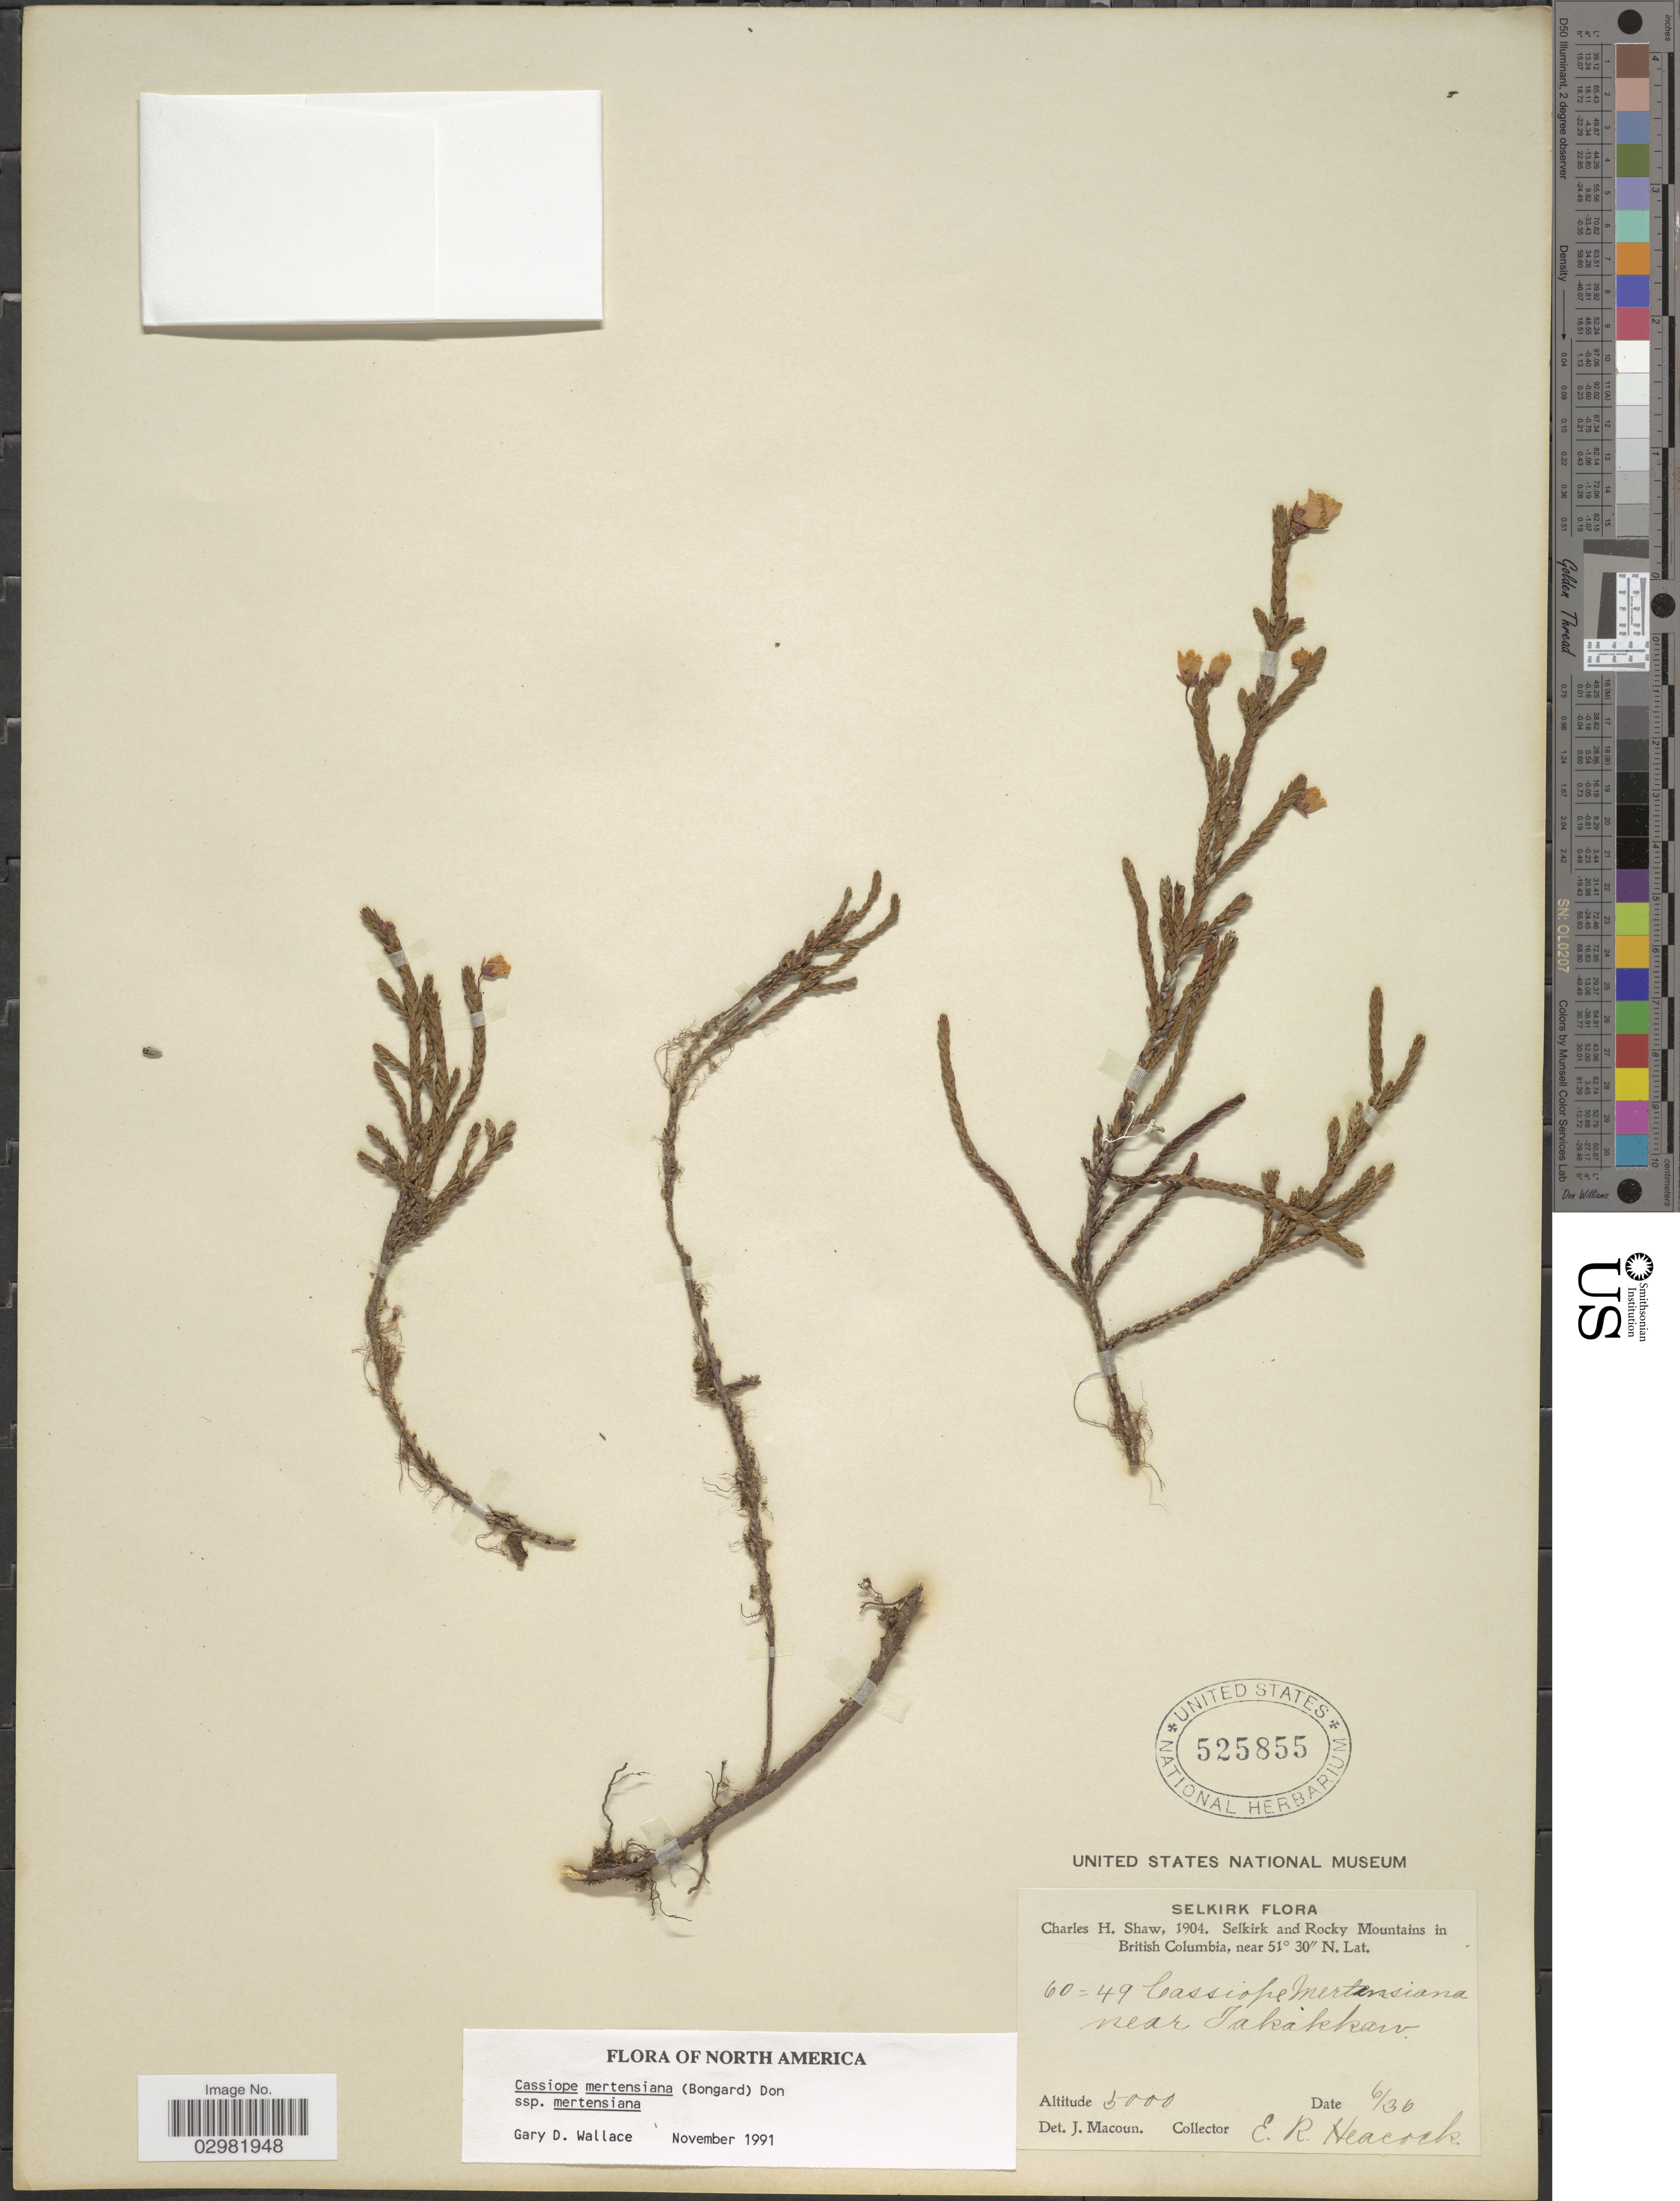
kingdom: Plantae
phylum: Tracheophyta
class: Magnoliopsida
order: Ericales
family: Ericaceae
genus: Cassiope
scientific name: Cassiope mertensiana subsp. mertensiana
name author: (Bong.) G. Don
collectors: E. Heacock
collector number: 60=49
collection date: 1904-06-30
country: Canada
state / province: British Columbia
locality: Selkirk and Rocky Mountains in British Columbia, near Takakkaw.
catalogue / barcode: US 525855